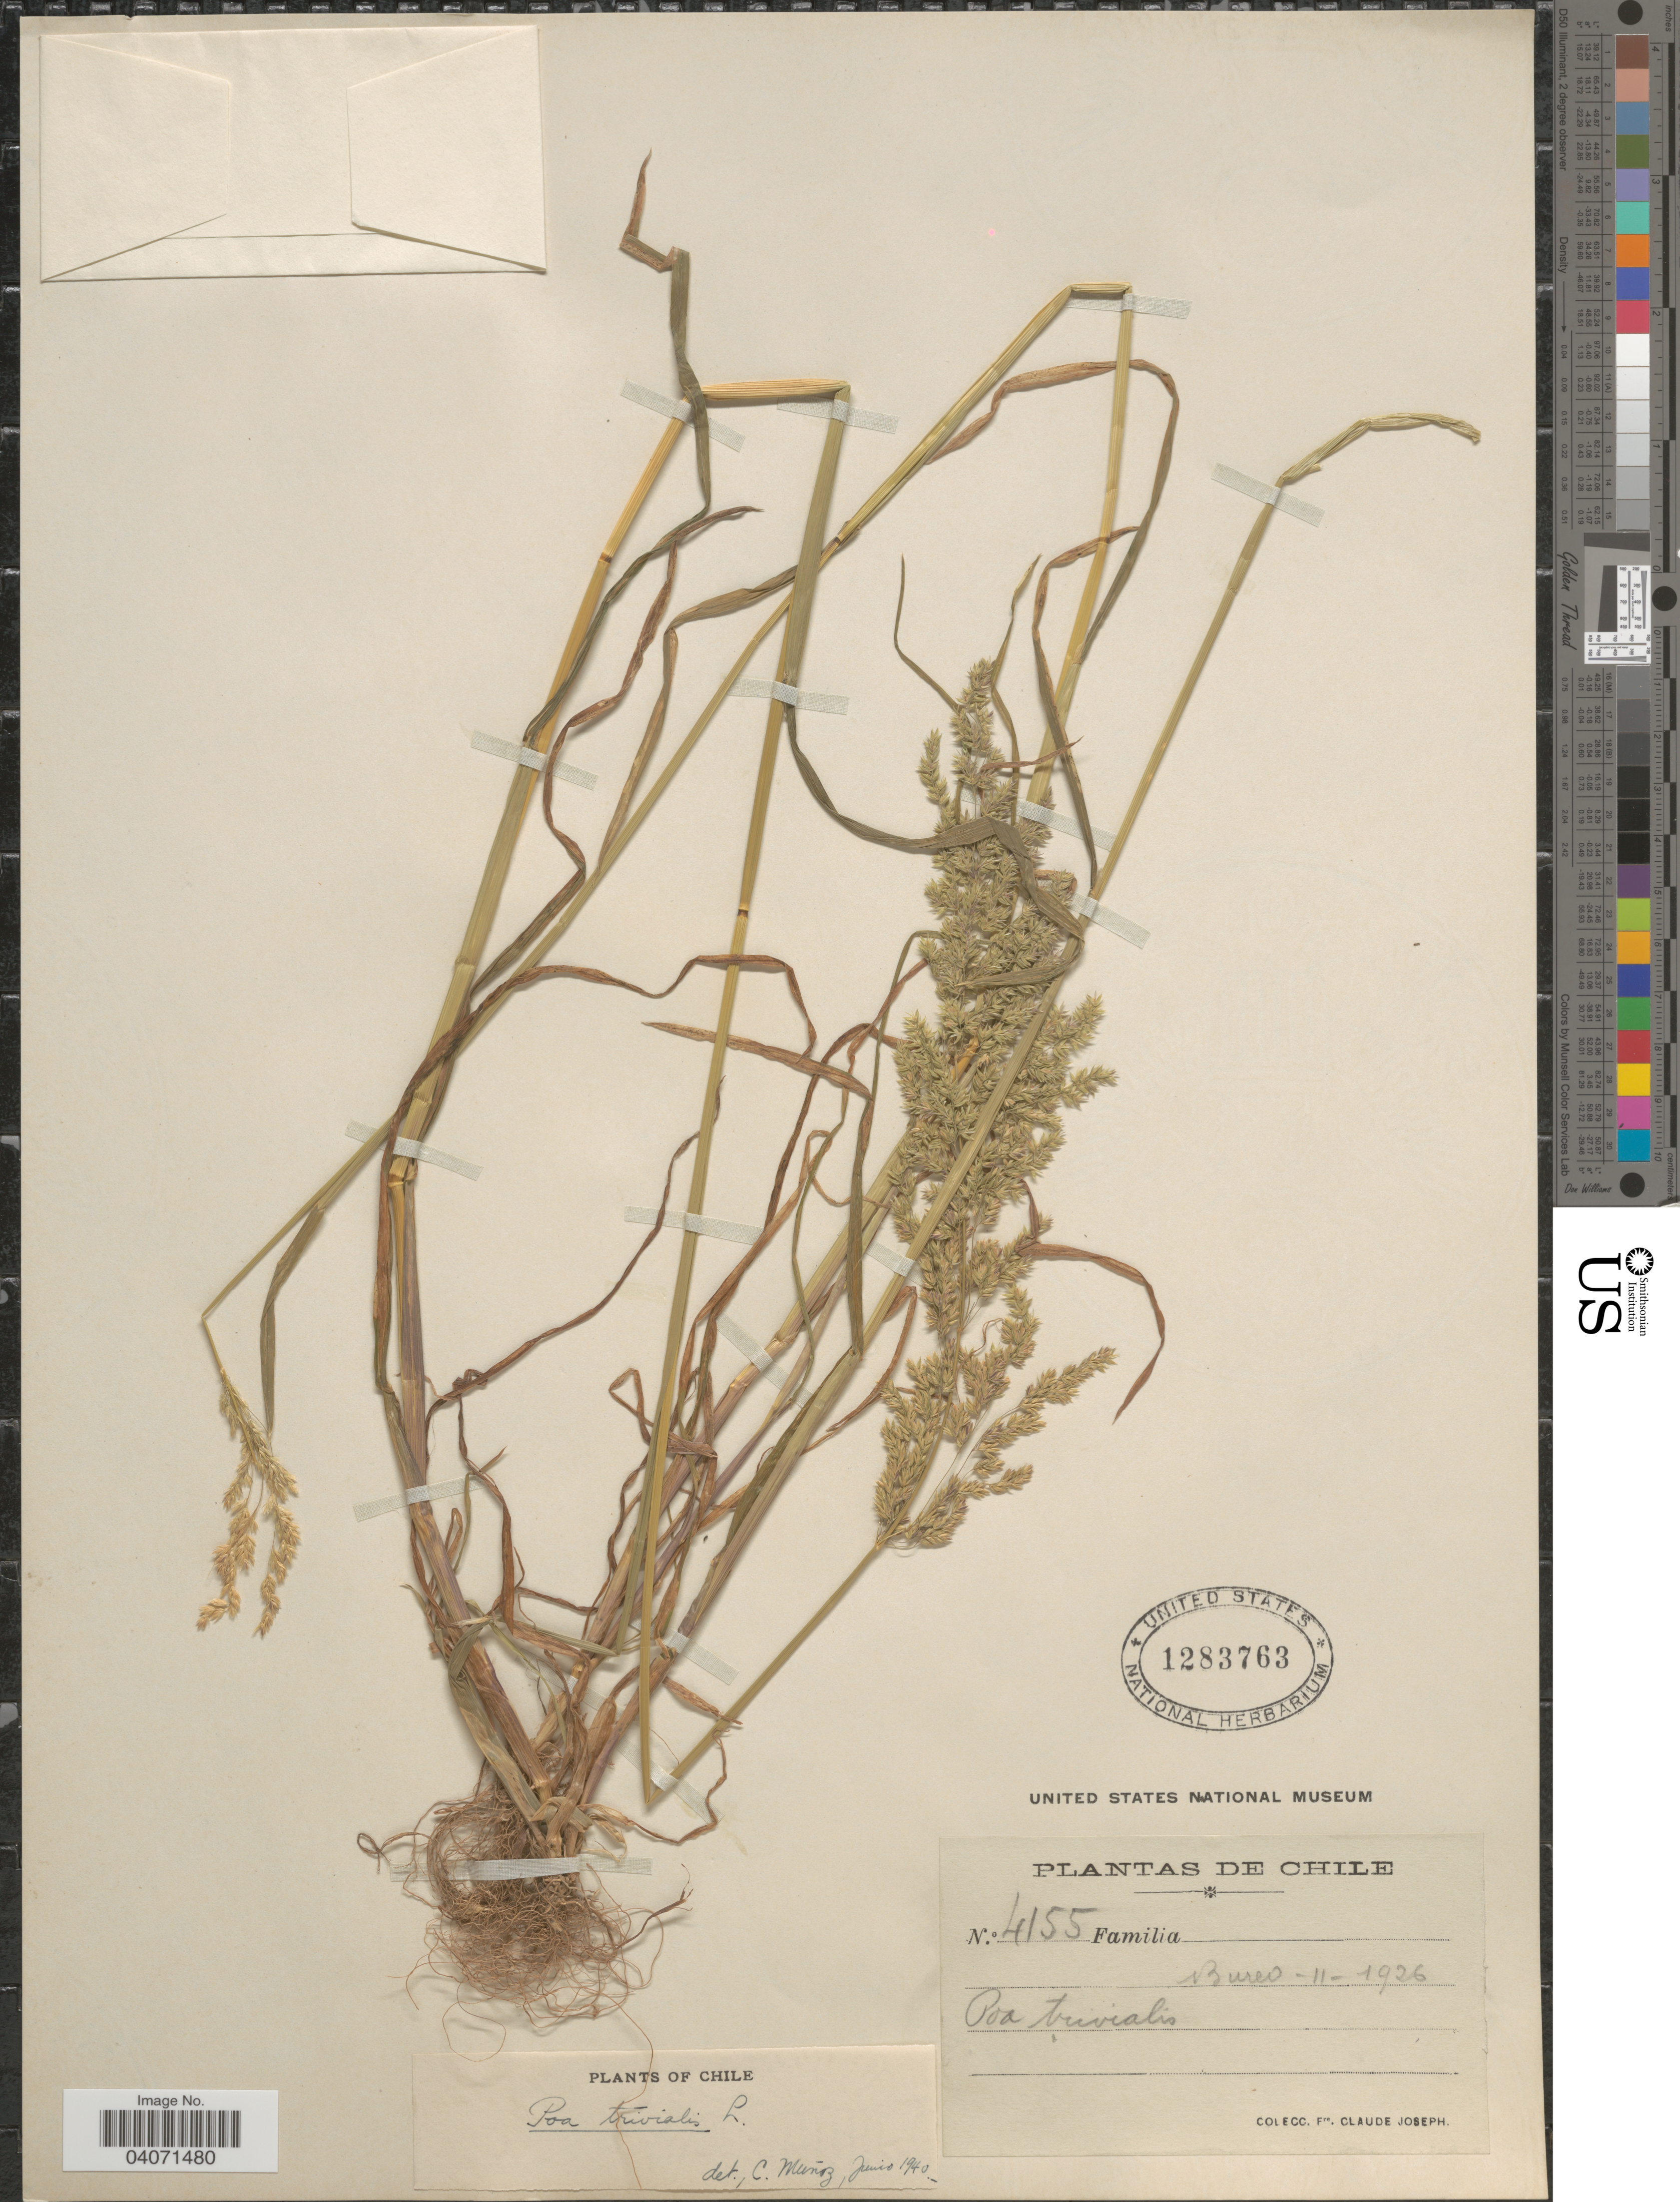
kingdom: Plantae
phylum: Tracheophyta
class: Liliopsida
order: Poales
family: Poaceae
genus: Poa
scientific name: Poa trivialis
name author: L.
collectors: Bro. Claude-Joseph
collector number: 4155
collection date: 1926-01-11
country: Chile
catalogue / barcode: US 1283763